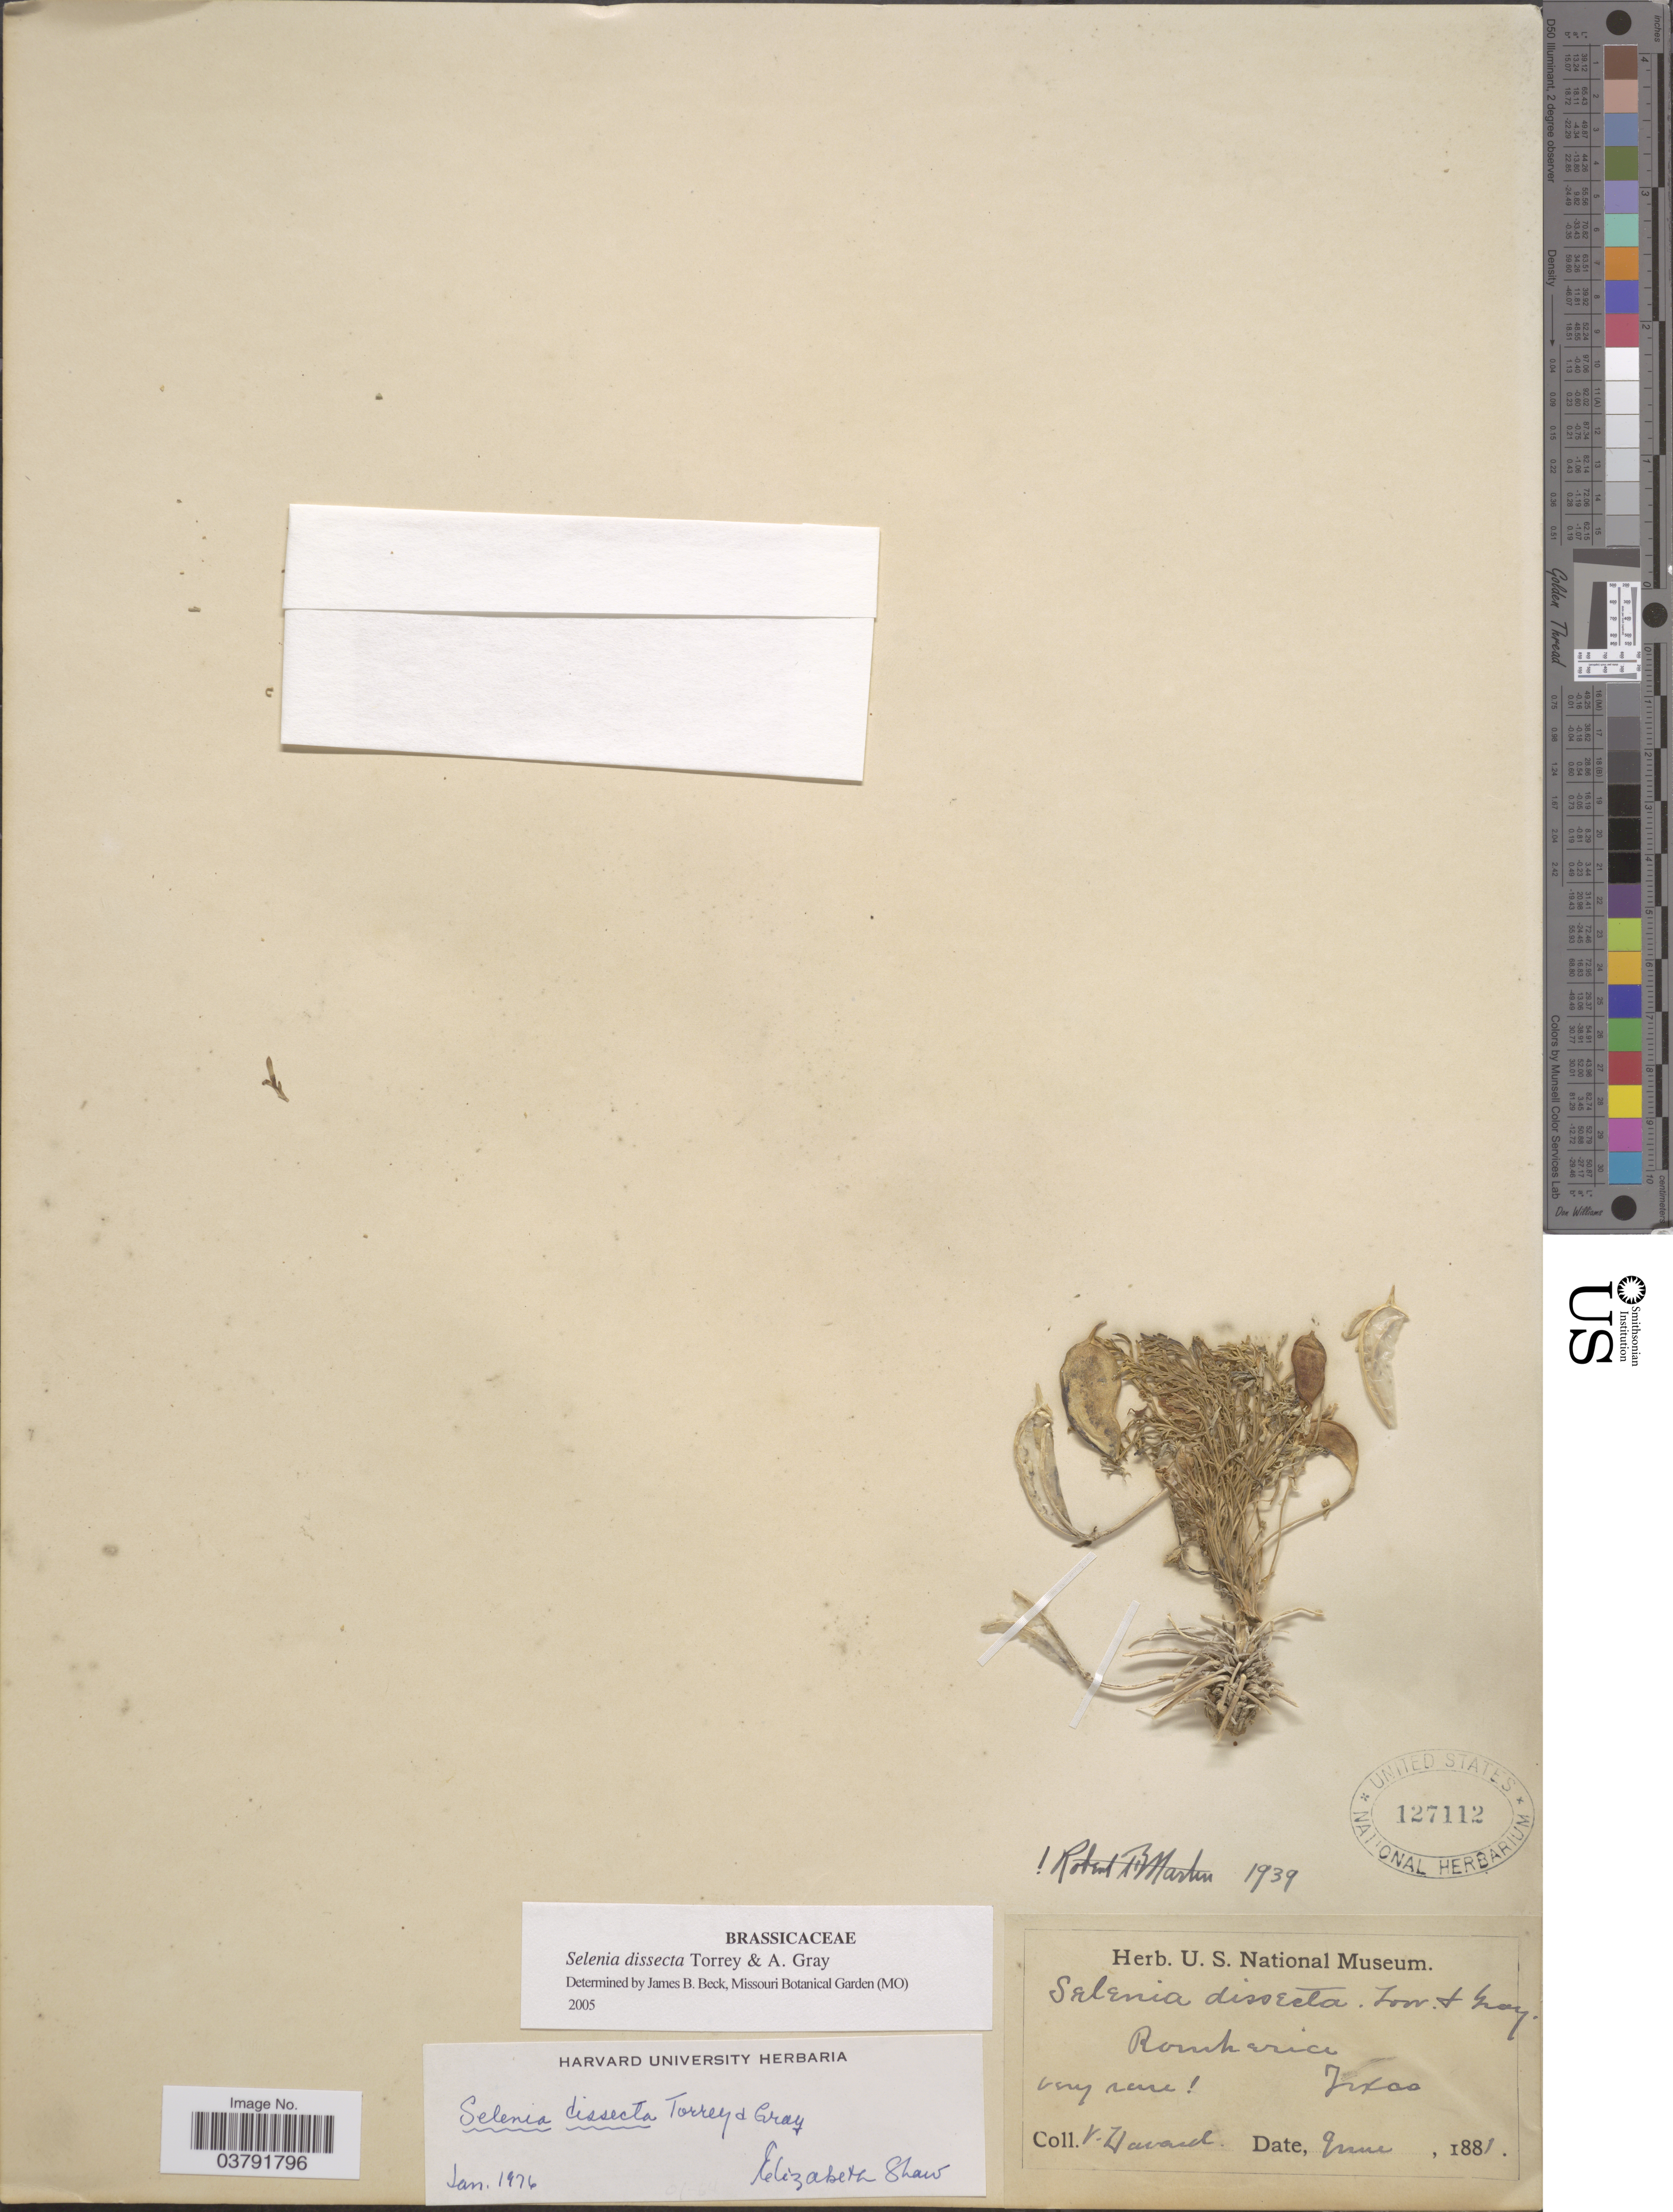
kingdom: Plantae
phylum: Tracheophyta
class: Magnoliopsida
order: Brassicales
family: Brassicaceae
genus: Selenia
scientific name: Selenia dissecta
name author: Torr. & A. Gray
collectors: V. Havard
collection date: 1881-06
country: United States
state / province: Texas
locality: Rancheria.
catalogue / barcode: US 127112